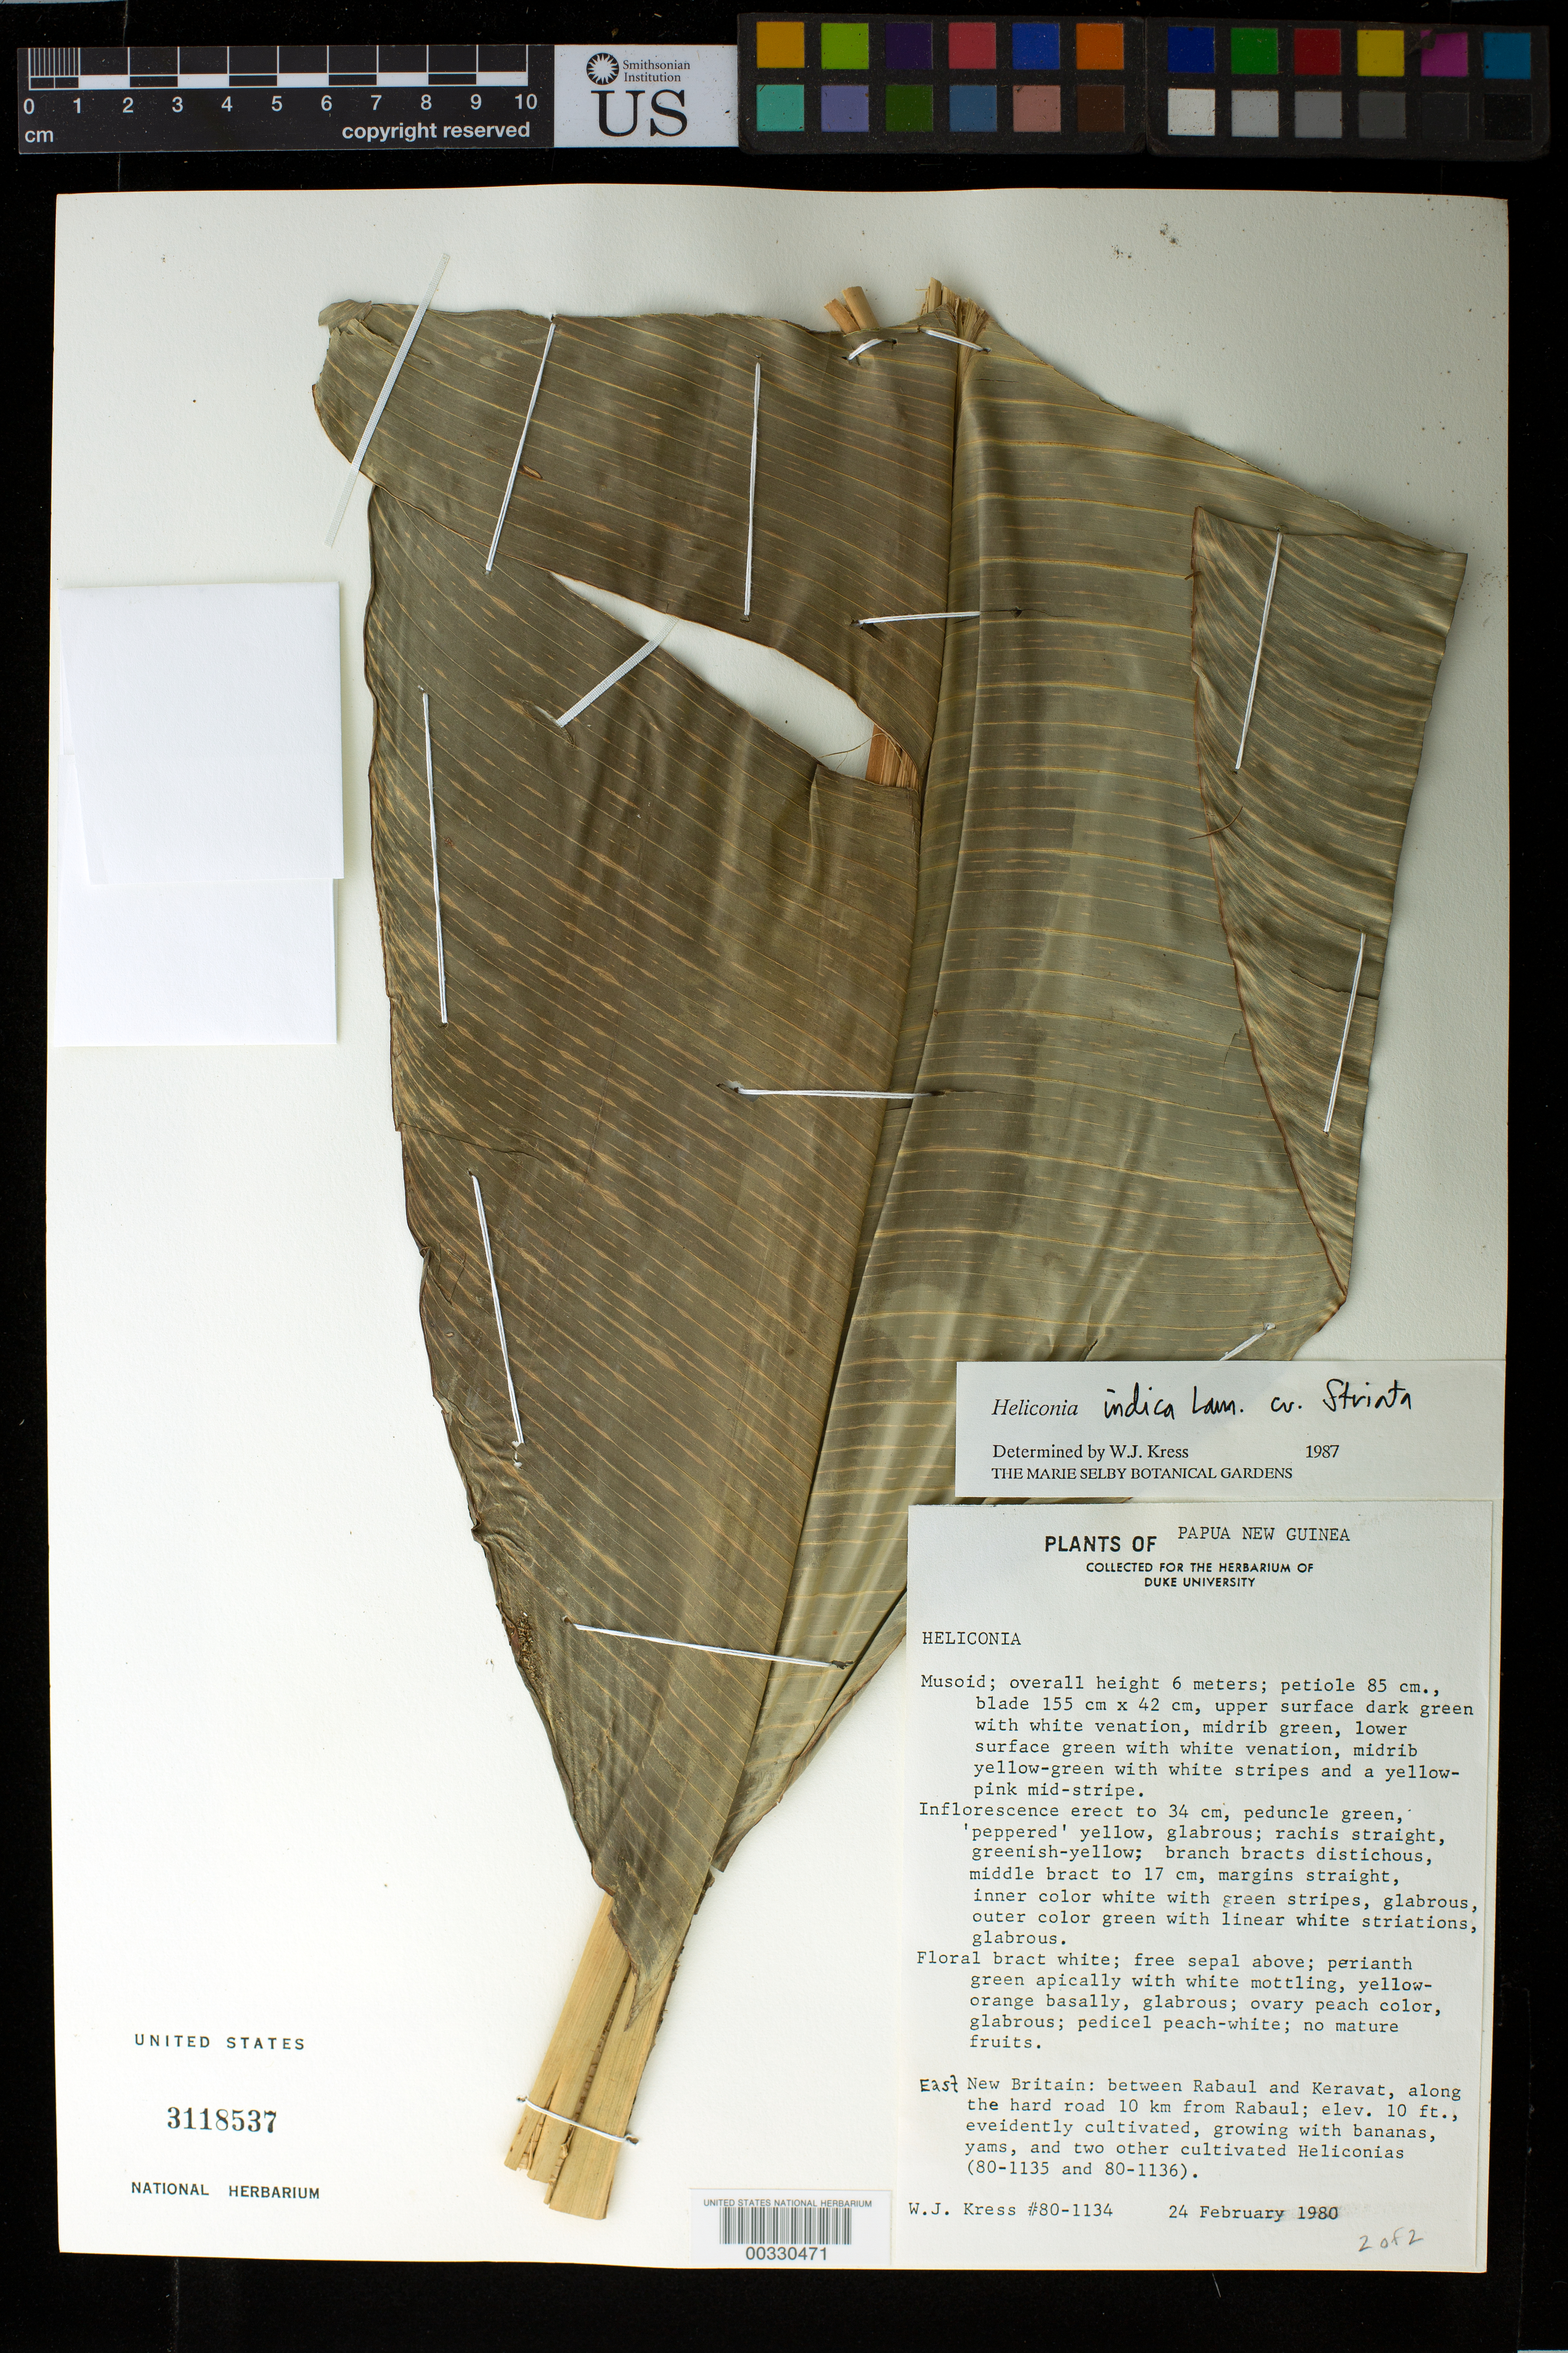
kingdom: Plantae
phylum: Tracheophyta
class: Liliopsida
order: Zingiberales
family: Heliconiaceae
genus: Heliconia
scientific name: Heliconia indica 'Striata'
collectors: W. J. Kress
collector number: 80-1134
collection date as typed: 24 Feb 1980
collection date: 1980-02-24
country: Papua New Guinea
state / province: East New Britain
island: New Britain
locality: Between rabaul and keravat, along the hard road 10 km from rabaul. bismark archipelago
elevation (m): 3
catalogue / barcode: US 3118537